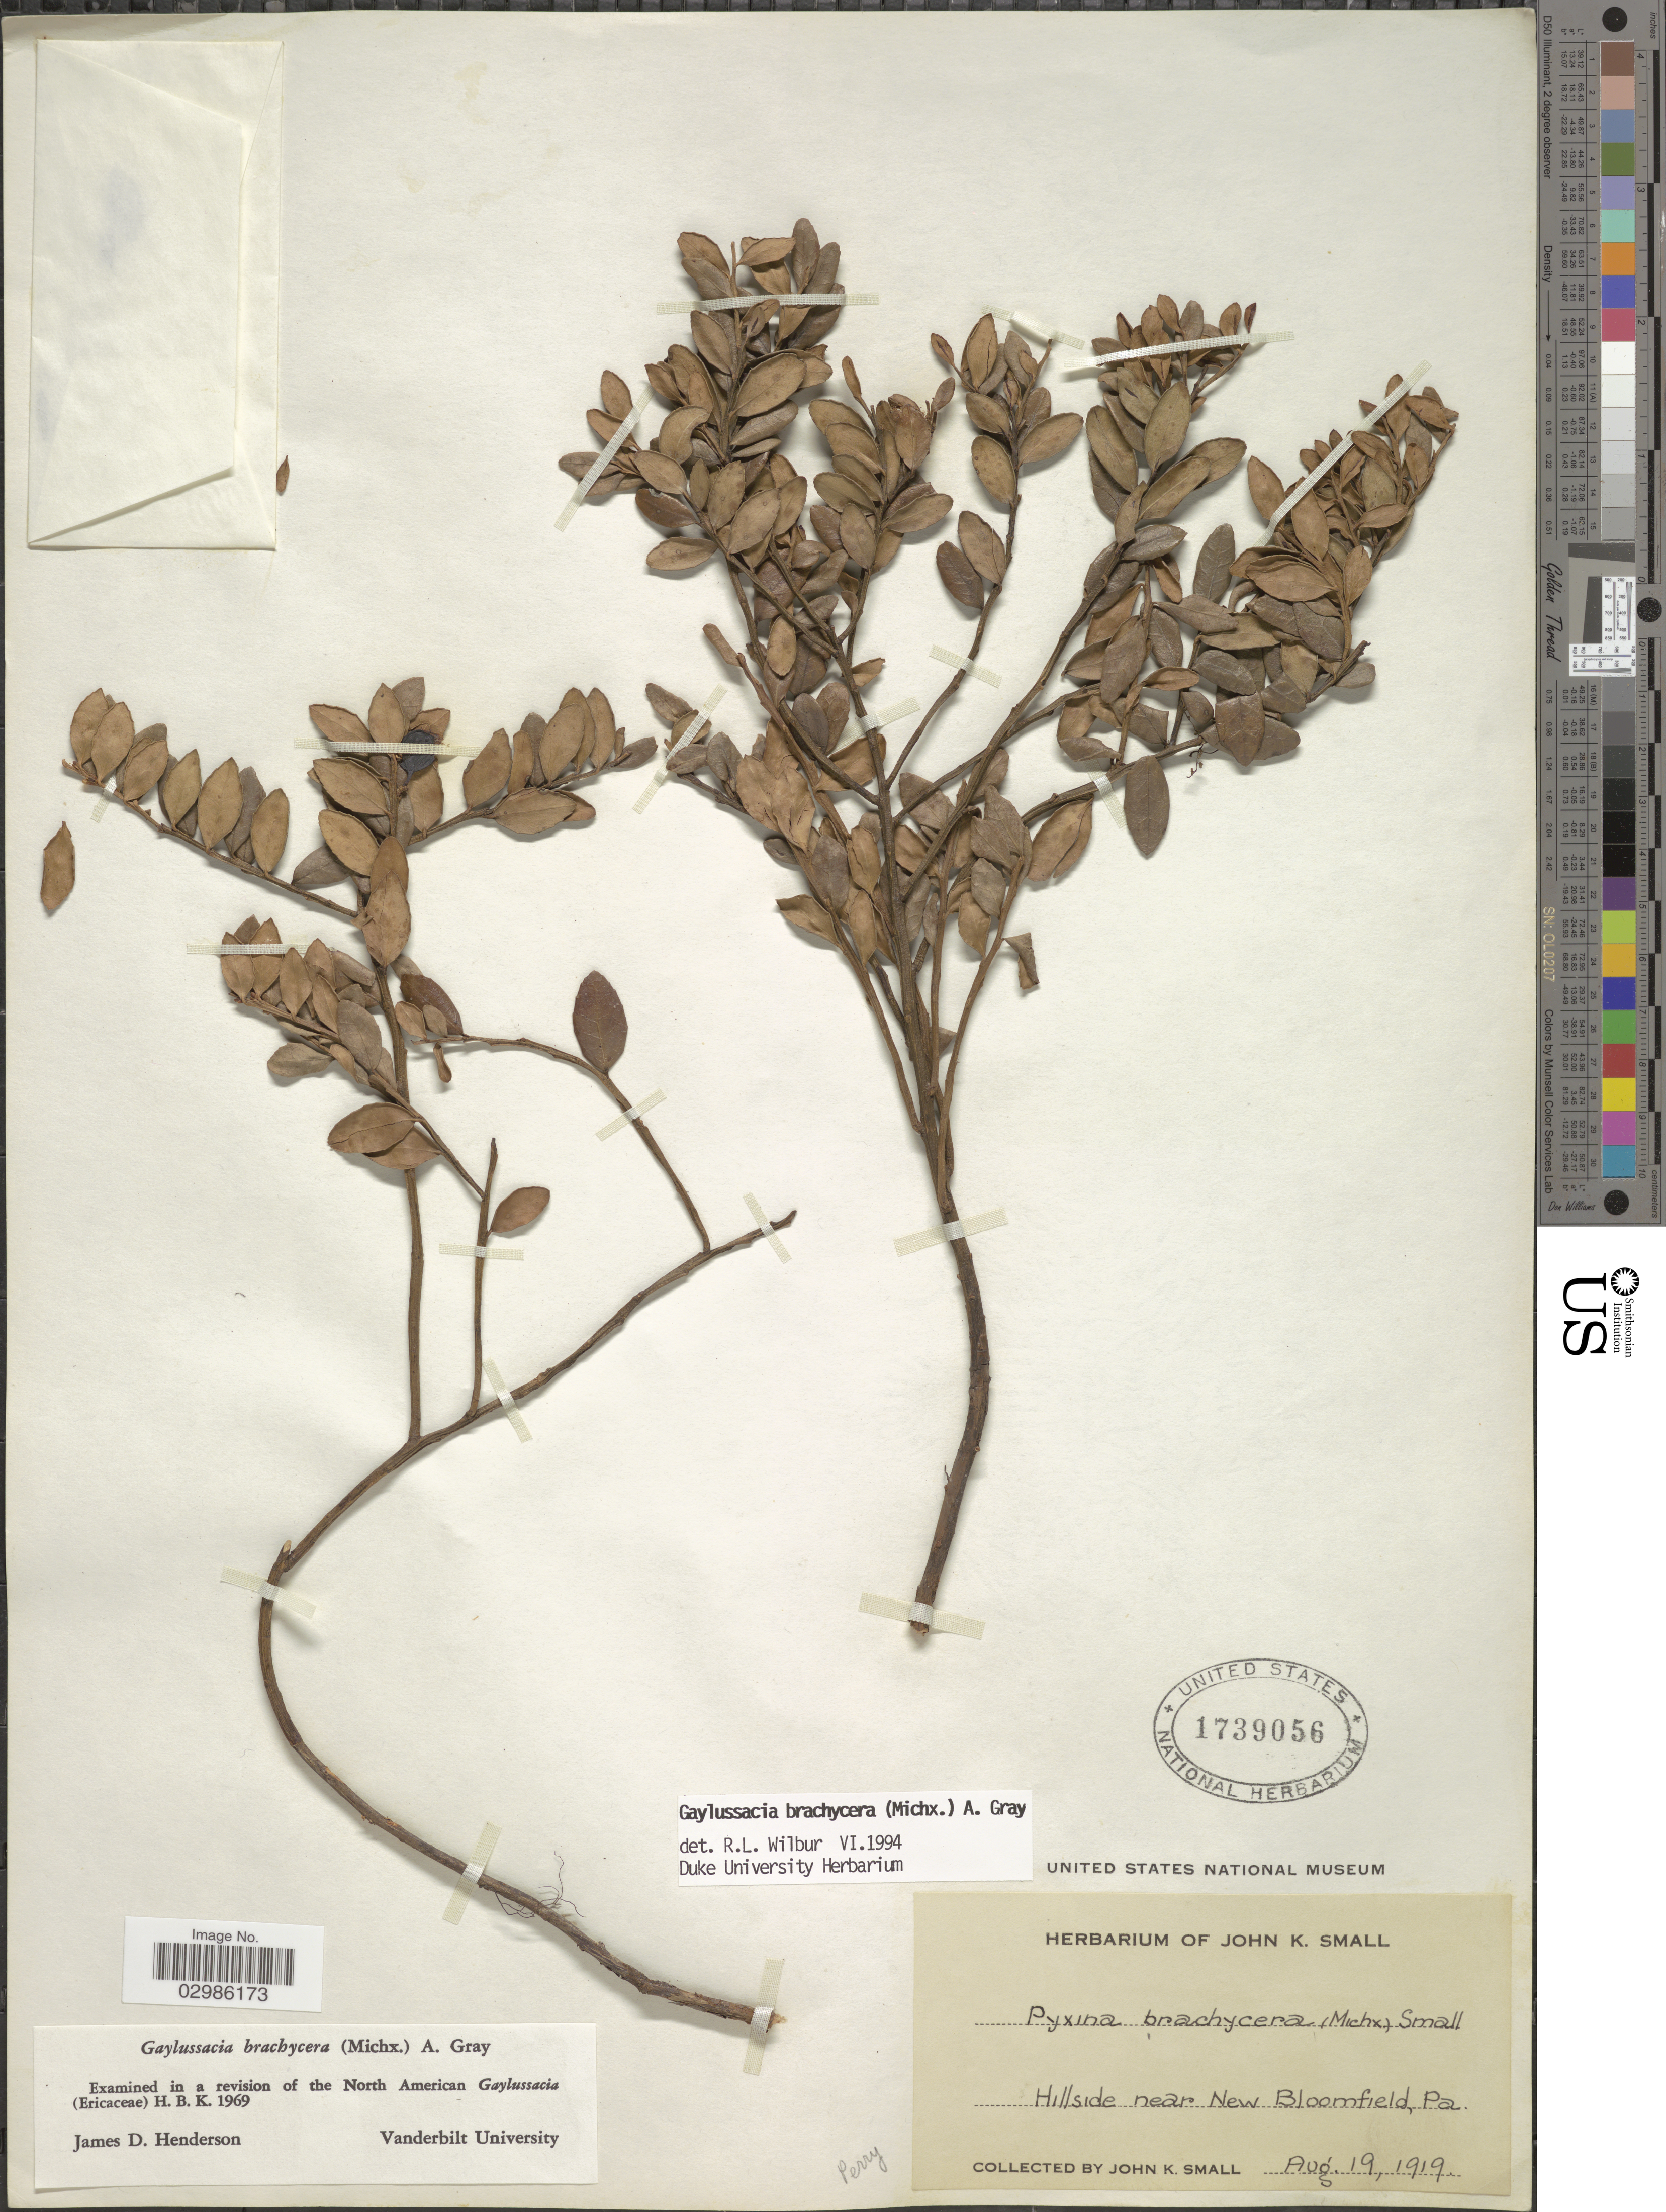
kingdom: Plantae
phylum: Tracheophyta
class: Magnoliopsida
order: Ericales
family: Ericaceae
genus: Gaylussacia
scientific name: Gaylussacia brachycera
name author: (Michx.) Torr. & A. Gray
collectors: J. K. Small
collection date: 1919-08-19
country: United States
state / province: Pennsylvania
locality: Hillside near New Bloomfield. Perry.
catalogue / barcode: US 1739056